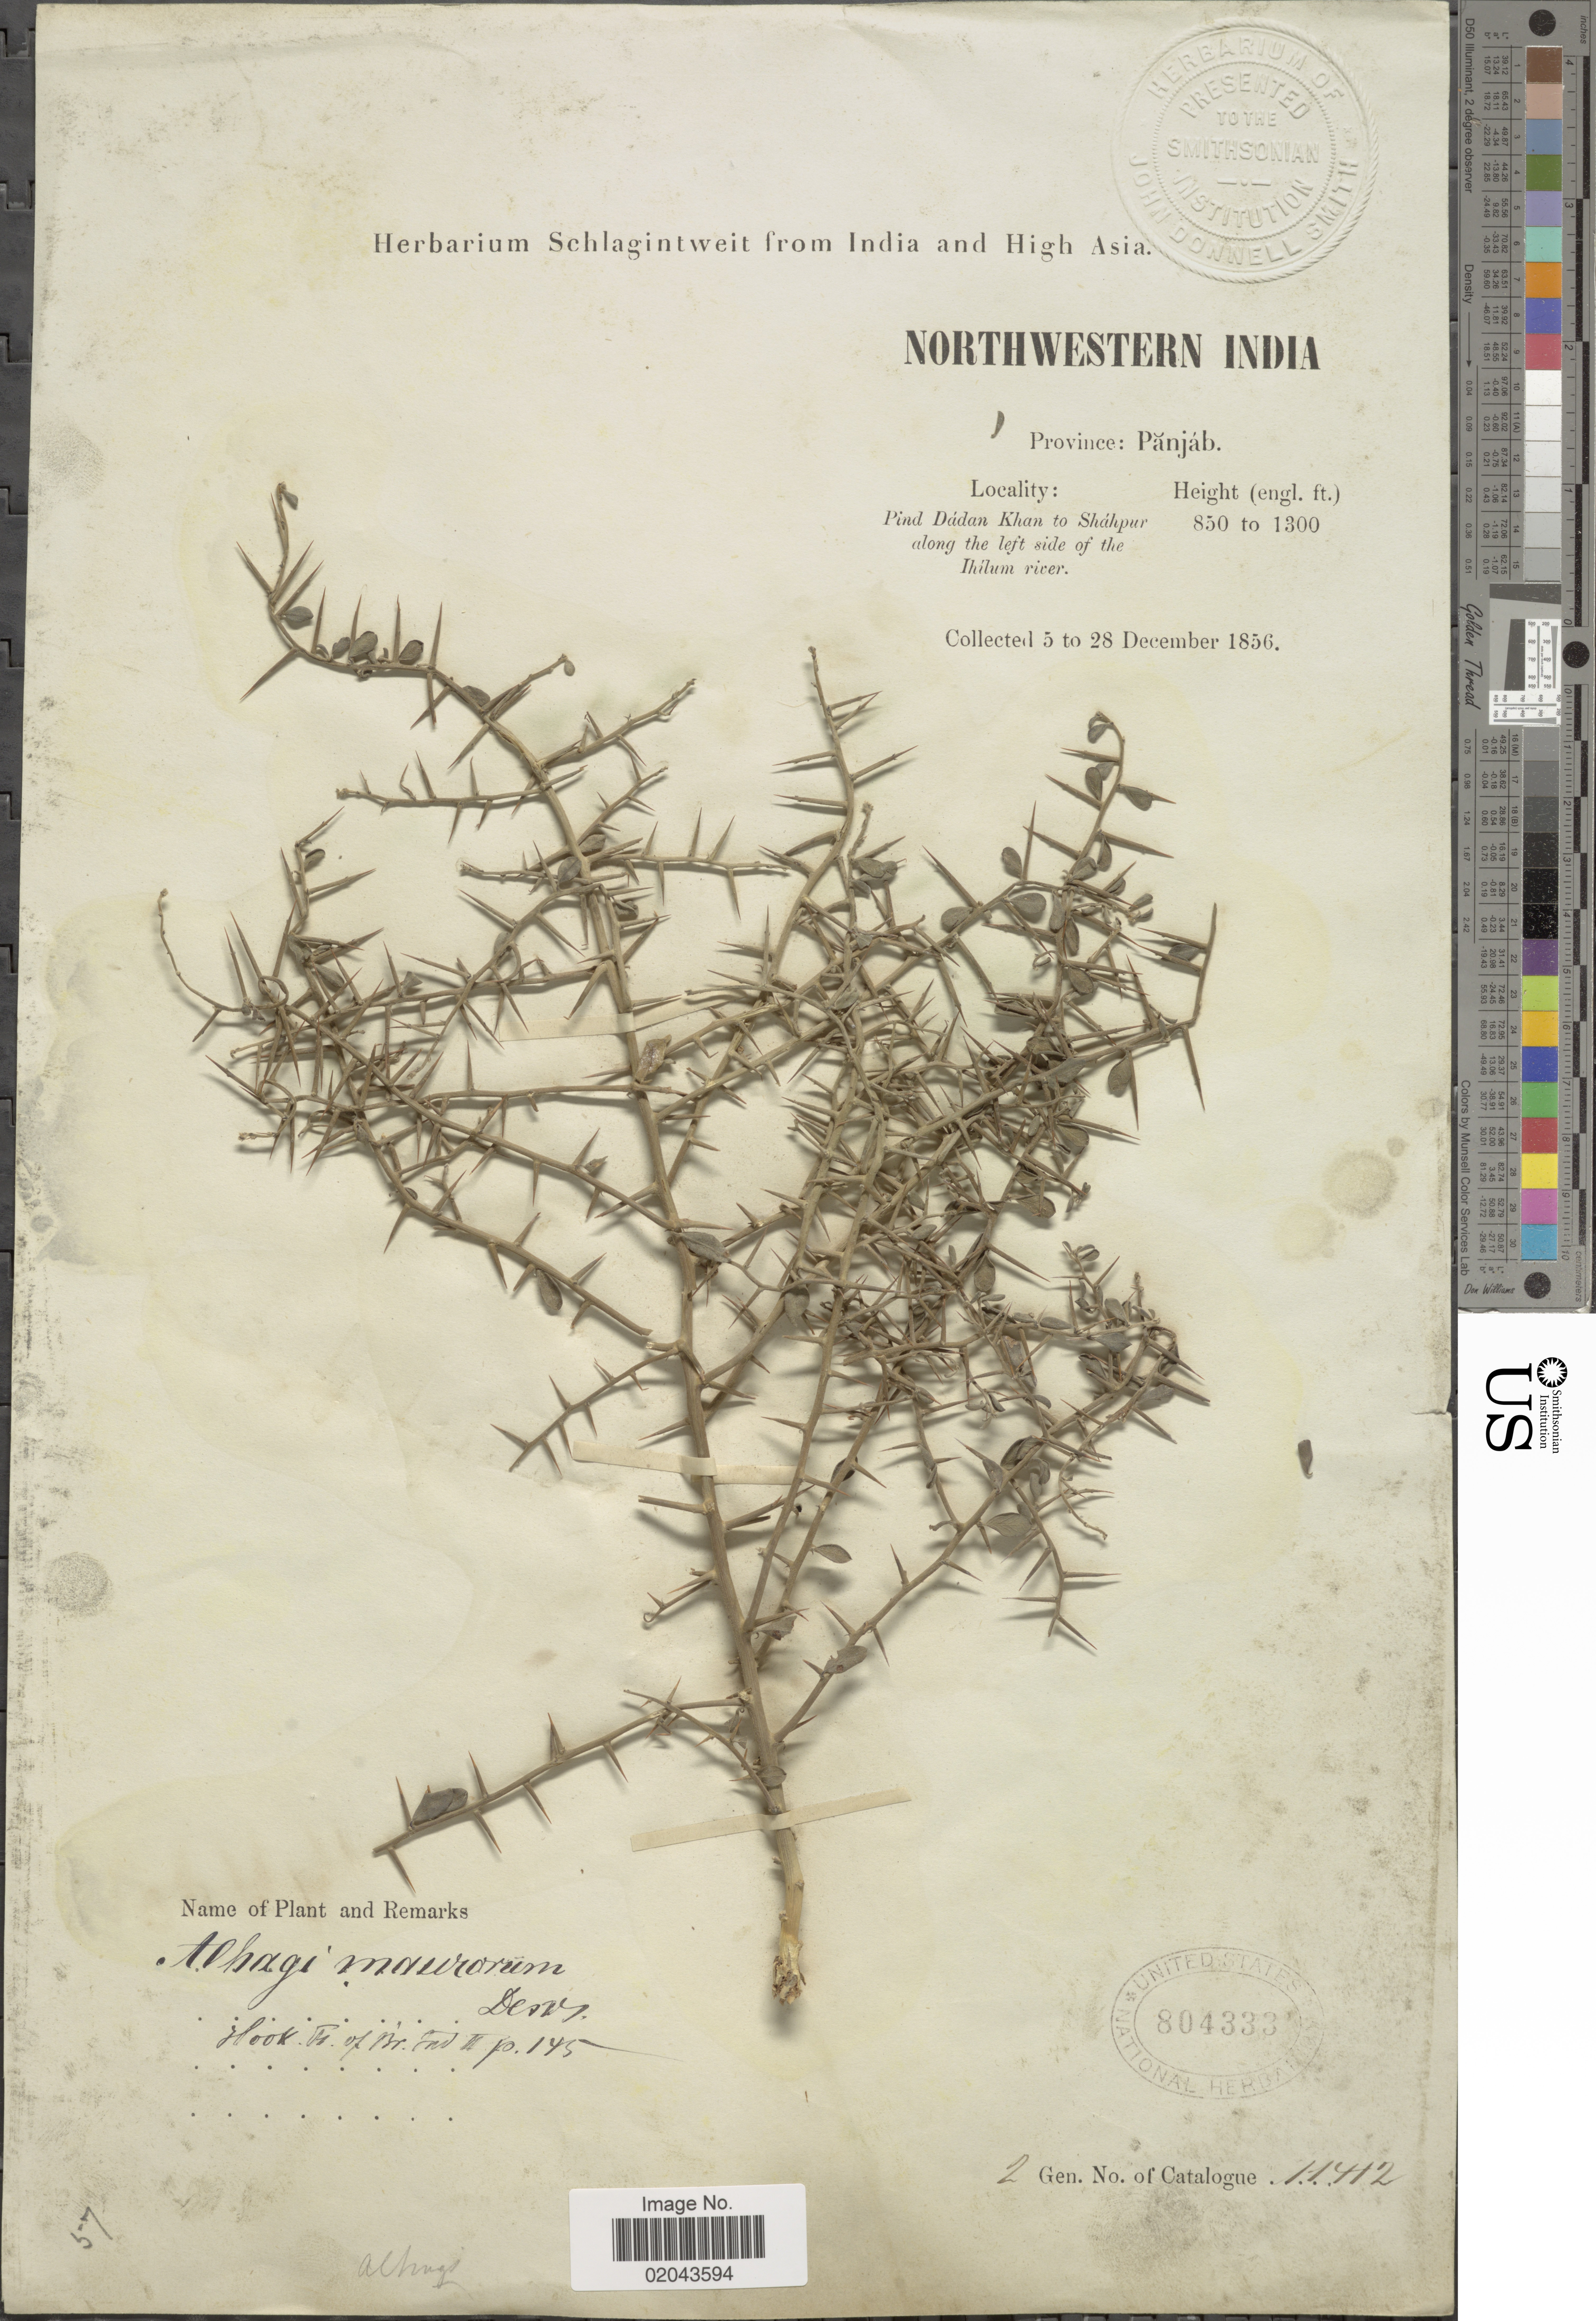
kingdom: Plantae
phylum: Tracheophyta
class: Magnoliopsida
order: Fabales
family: Fabaceae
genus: Alhagi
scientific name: Alhagi maurorum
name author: Medik.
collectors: ex herb. Schlagintweit from India and High Asia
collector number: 2 Gen. No. of Catalogue 11412?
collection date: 1856-12-05/1856-12-28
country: India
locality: Northwestern India, Province: Panjab, Pind Dadan Khan to Shahpur along the left side of the Ihilum river.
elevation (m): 259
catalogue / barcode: US 804333